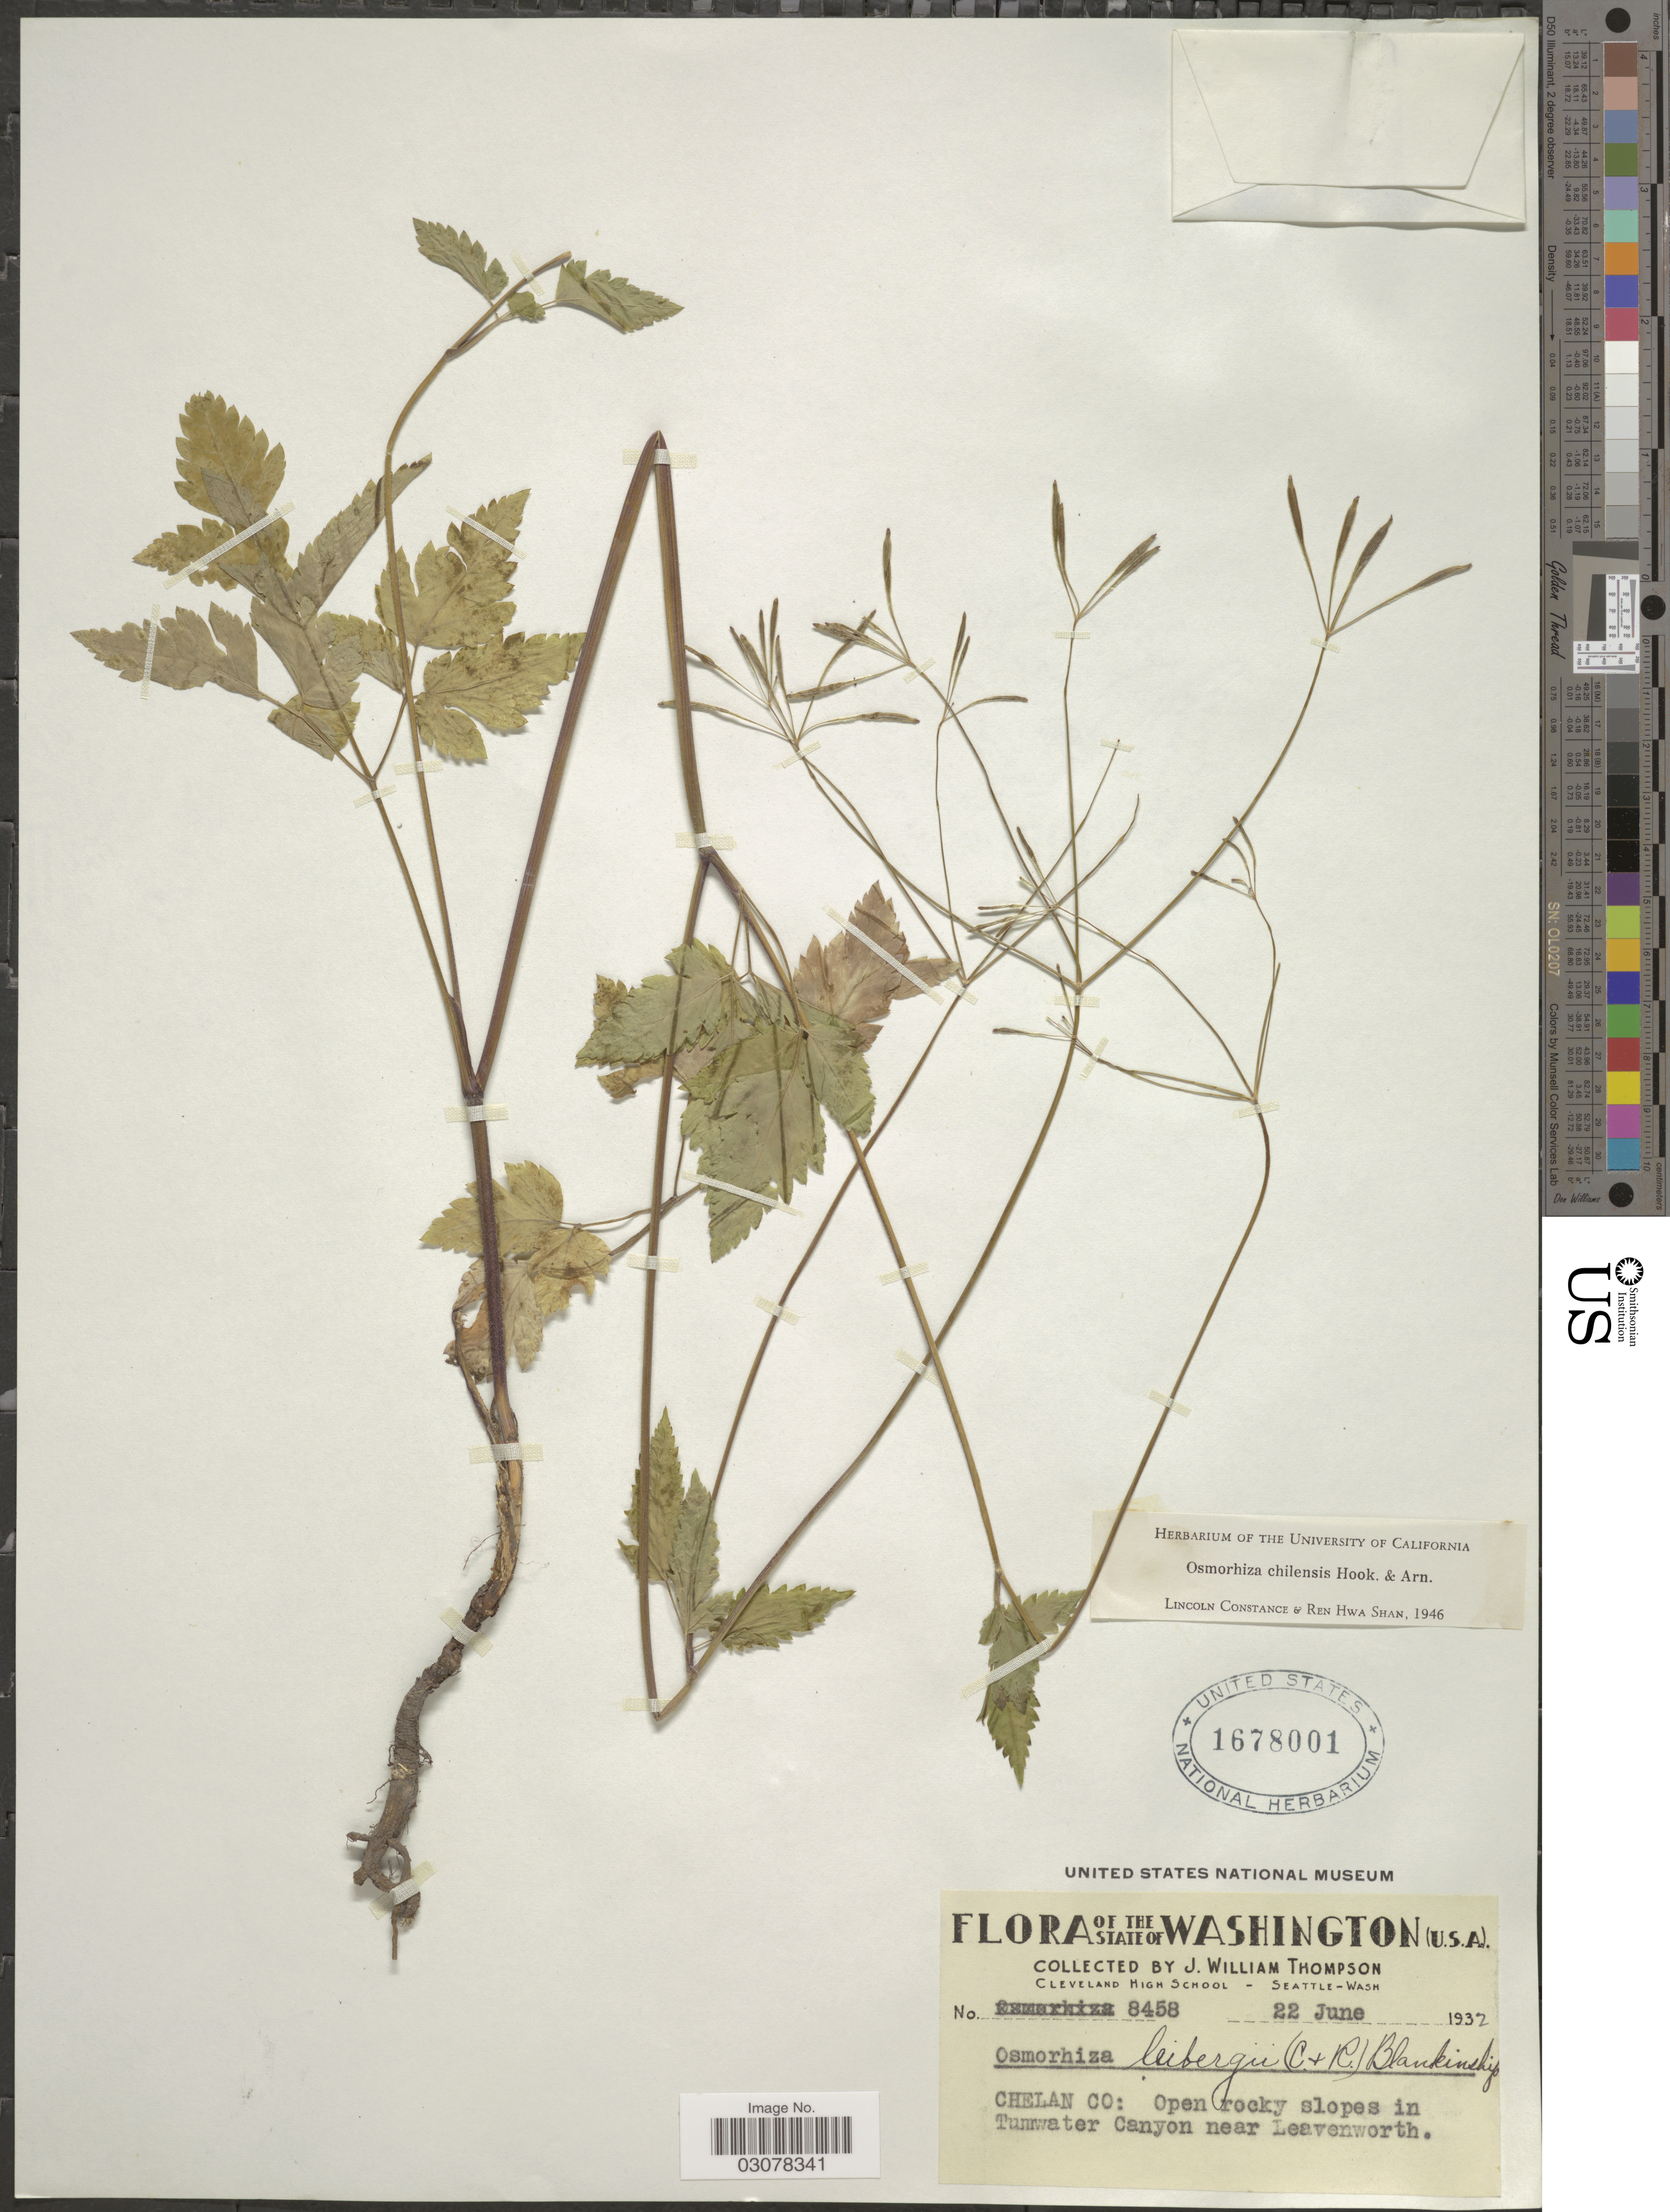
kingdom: Plantae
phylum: Tracheophyta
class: Magnoliopsida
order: Apiales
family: Apiaceae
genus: Osmorhiza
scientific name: Osmorhiza chilensis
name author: Hook. & Arn.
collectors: J. W. Thompson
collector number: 8458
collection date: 1932-06-22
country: United States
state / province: Washington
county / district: Chelan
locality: Chelan Co: Open rocky slopes in Tumwater Canyon near Leavenworth.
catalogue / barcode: US 1678001